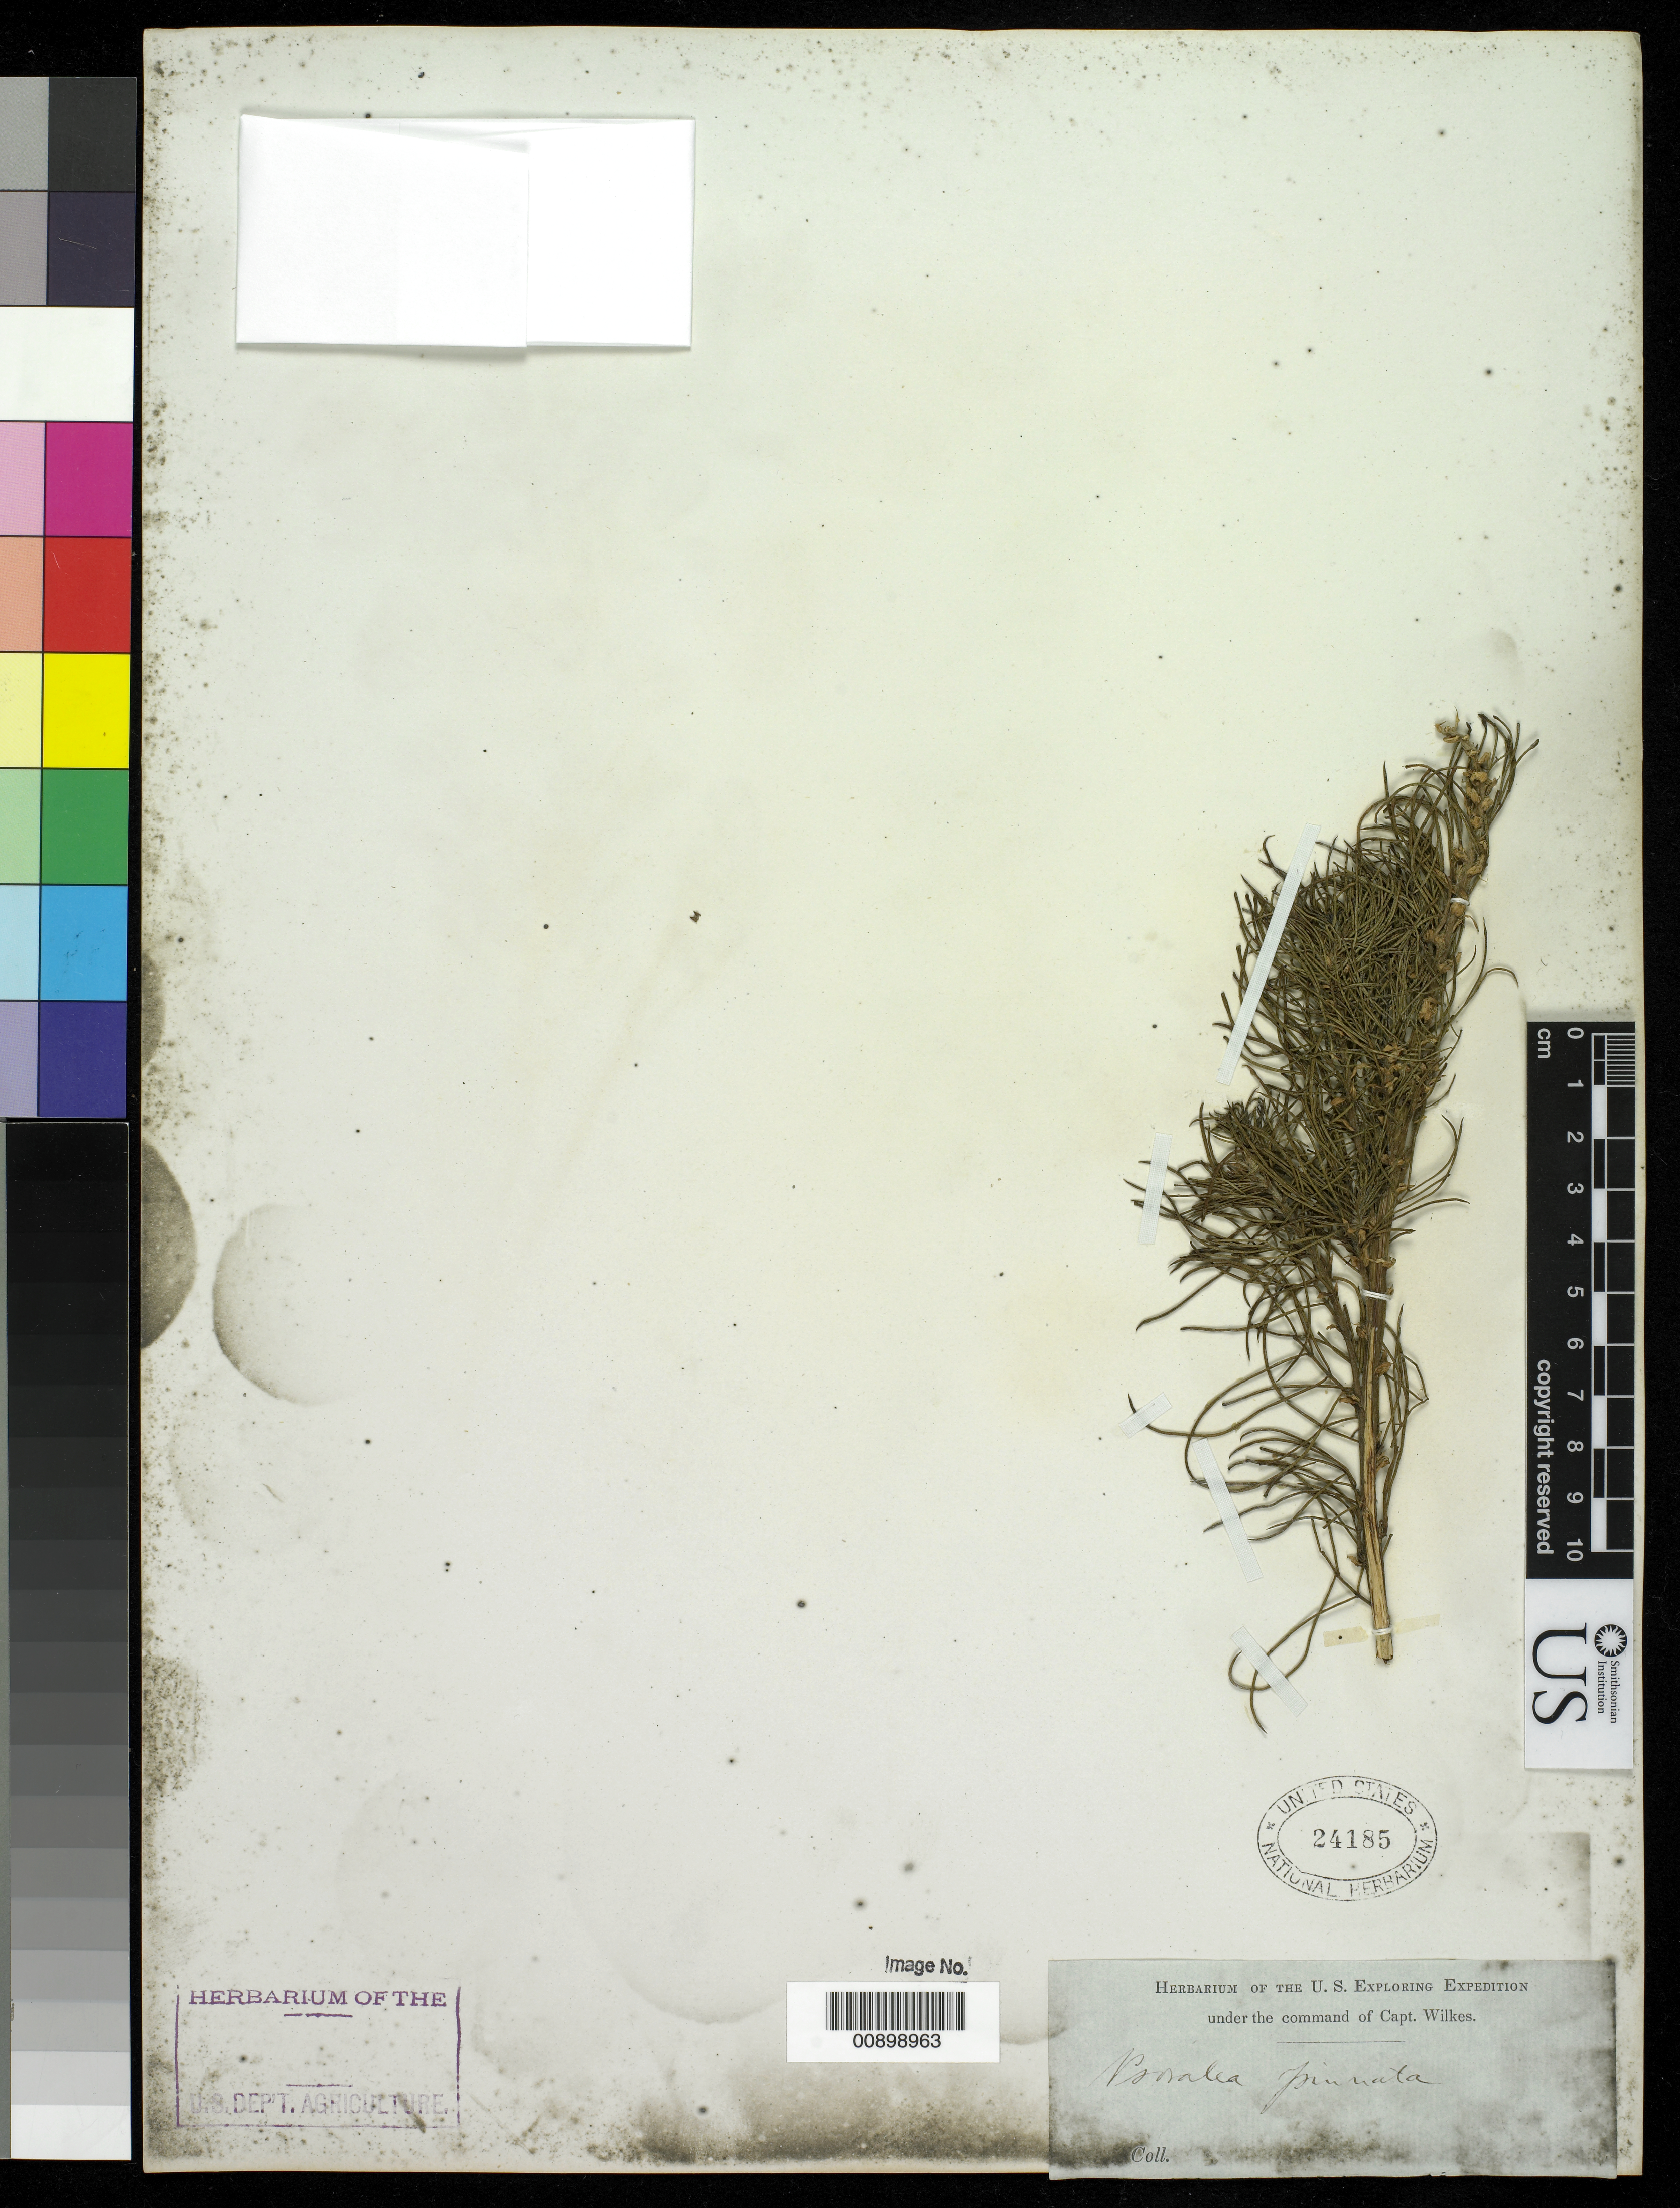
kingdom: Plantae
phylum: Tracheophyta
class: Magnoliopsida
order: Fabales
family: Fabaceae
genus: Psoralea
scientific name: Psoralea pinnata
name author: L.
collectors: Wilkes Explor. Exped.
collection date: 1838/1842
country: Portugal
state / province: Madeira (Aut. Reg.)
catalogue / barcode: US 24185